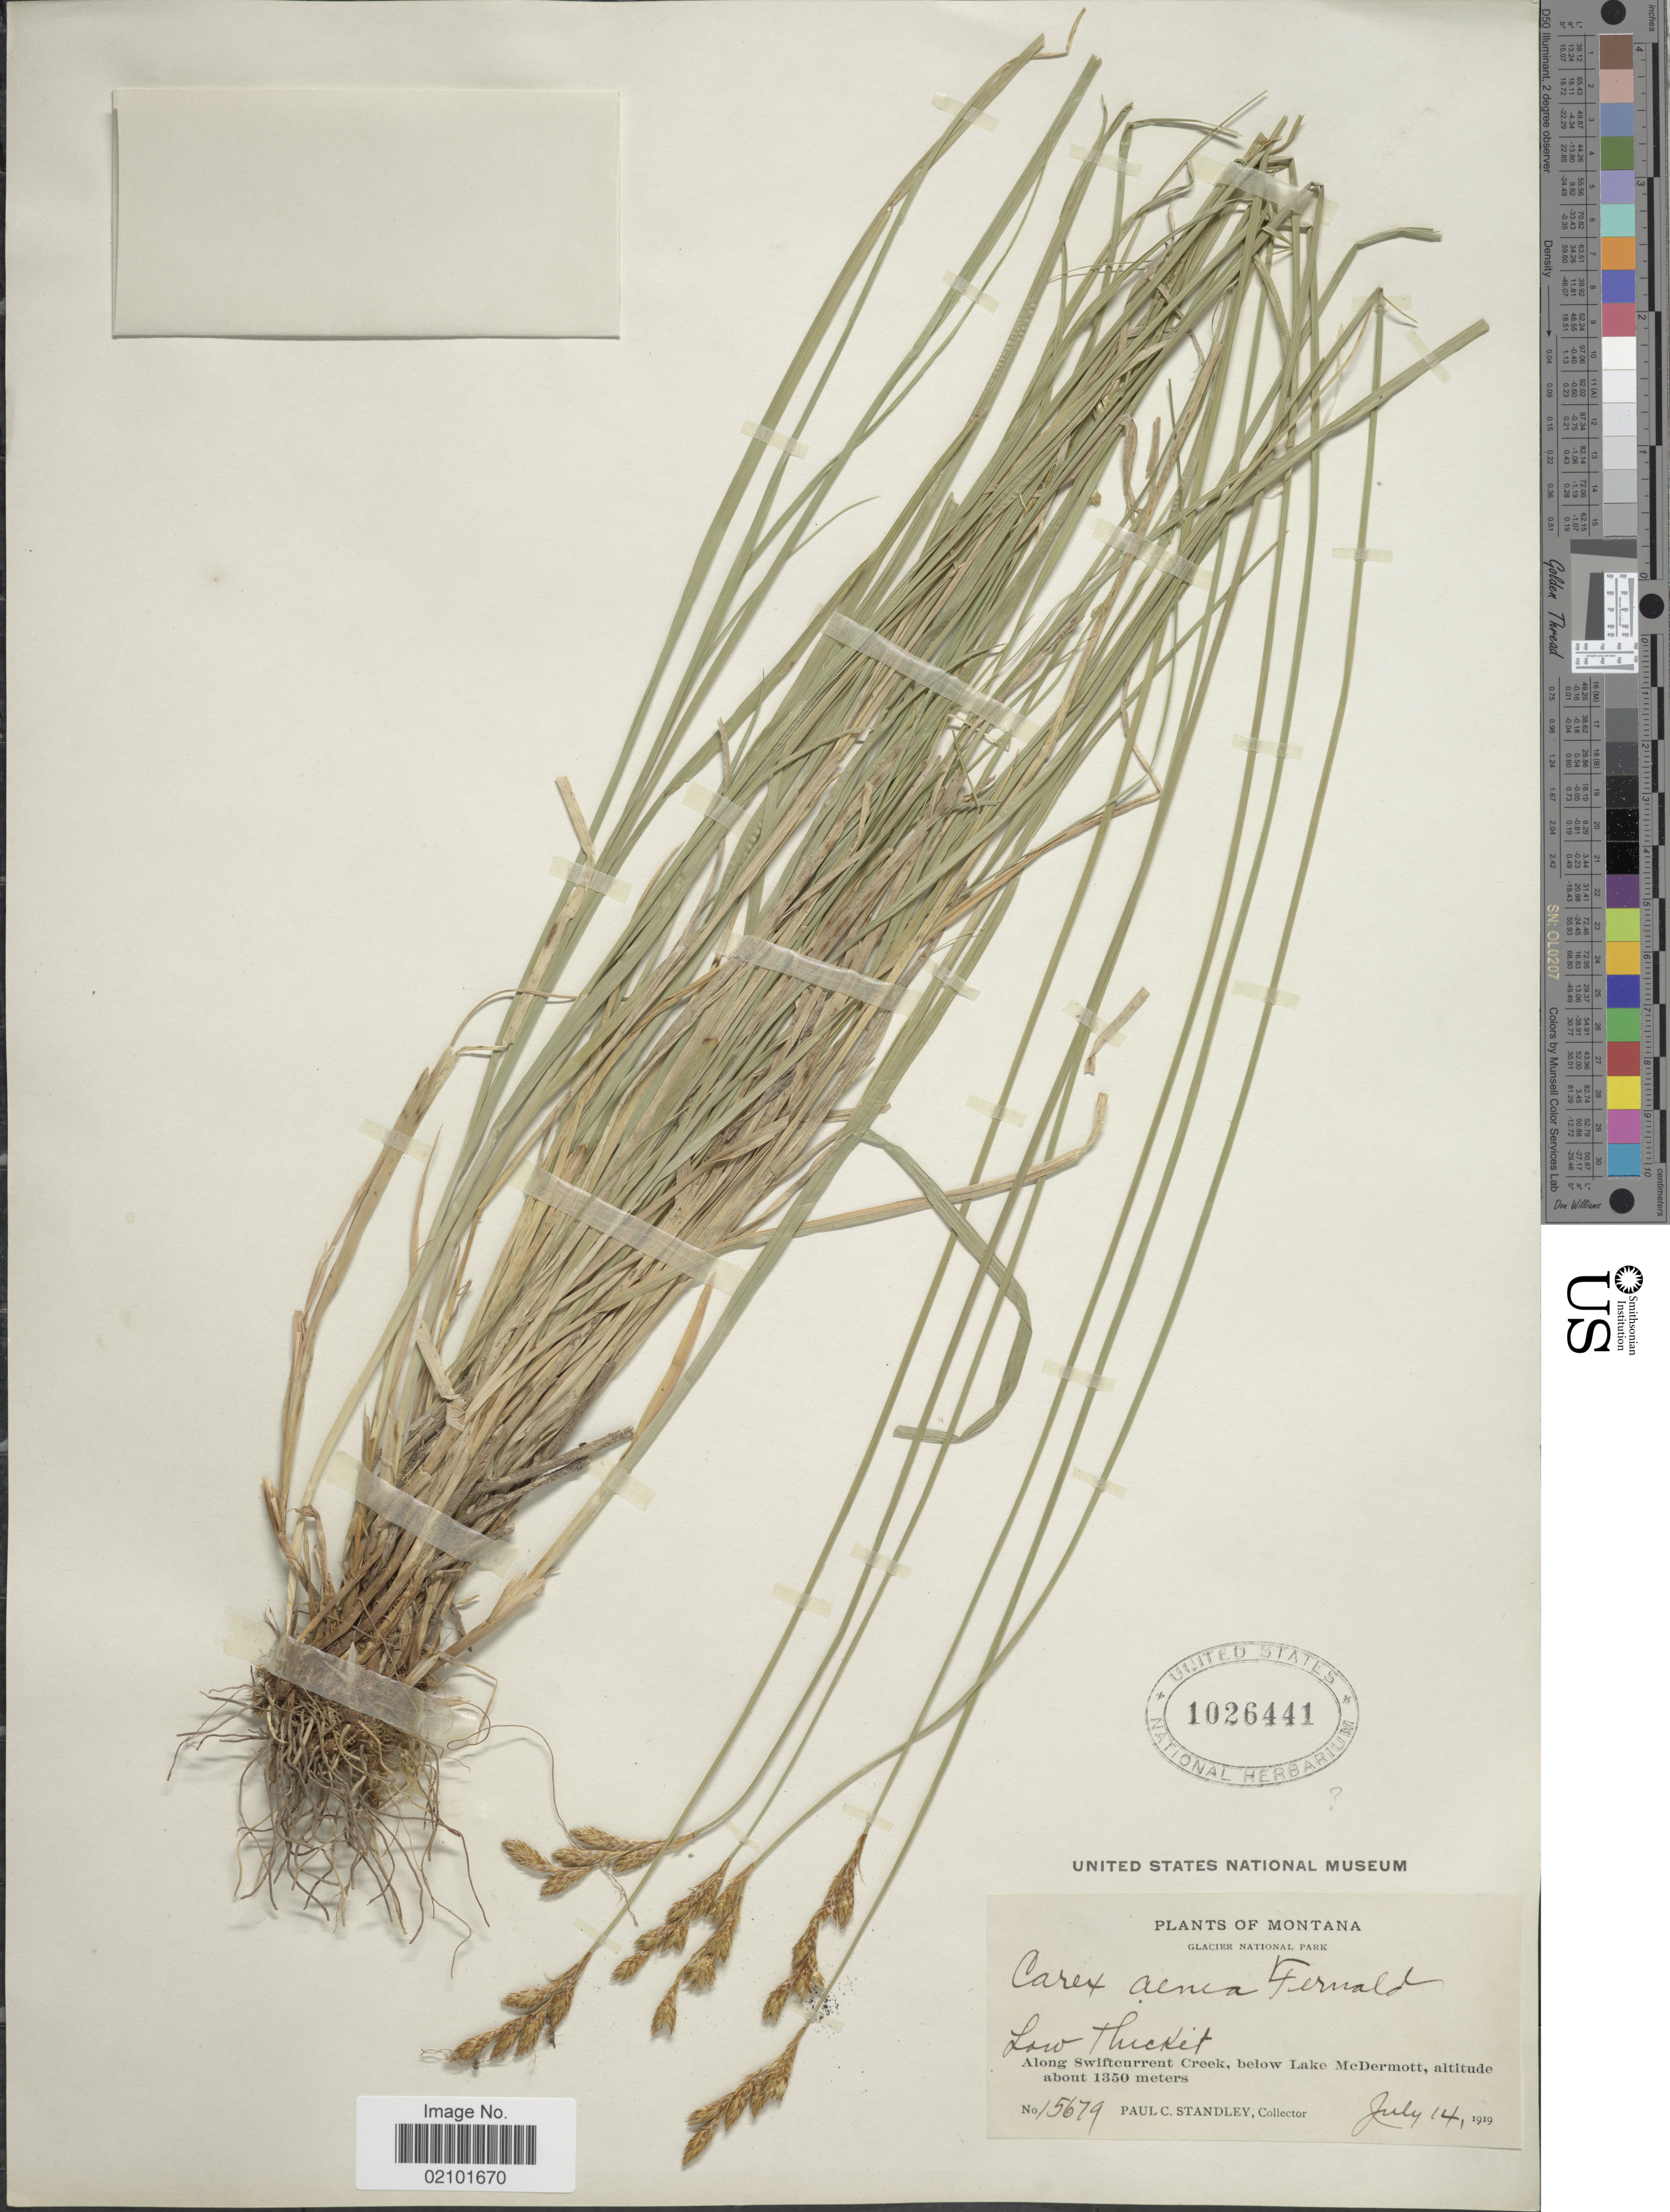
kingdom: Plantae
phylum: Tracheophyta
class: Liliopsida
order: Poales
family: Cyperaceae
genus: Carex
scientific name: Carex foenea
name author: Willd.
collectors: P. C. Standley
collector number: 15679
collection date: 1919-07-14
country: United States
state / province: Montana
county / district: Glacier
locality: Glacier National Park. Along Swiftcurrent Creek, below Lake McDermott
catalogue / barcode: US 1026441